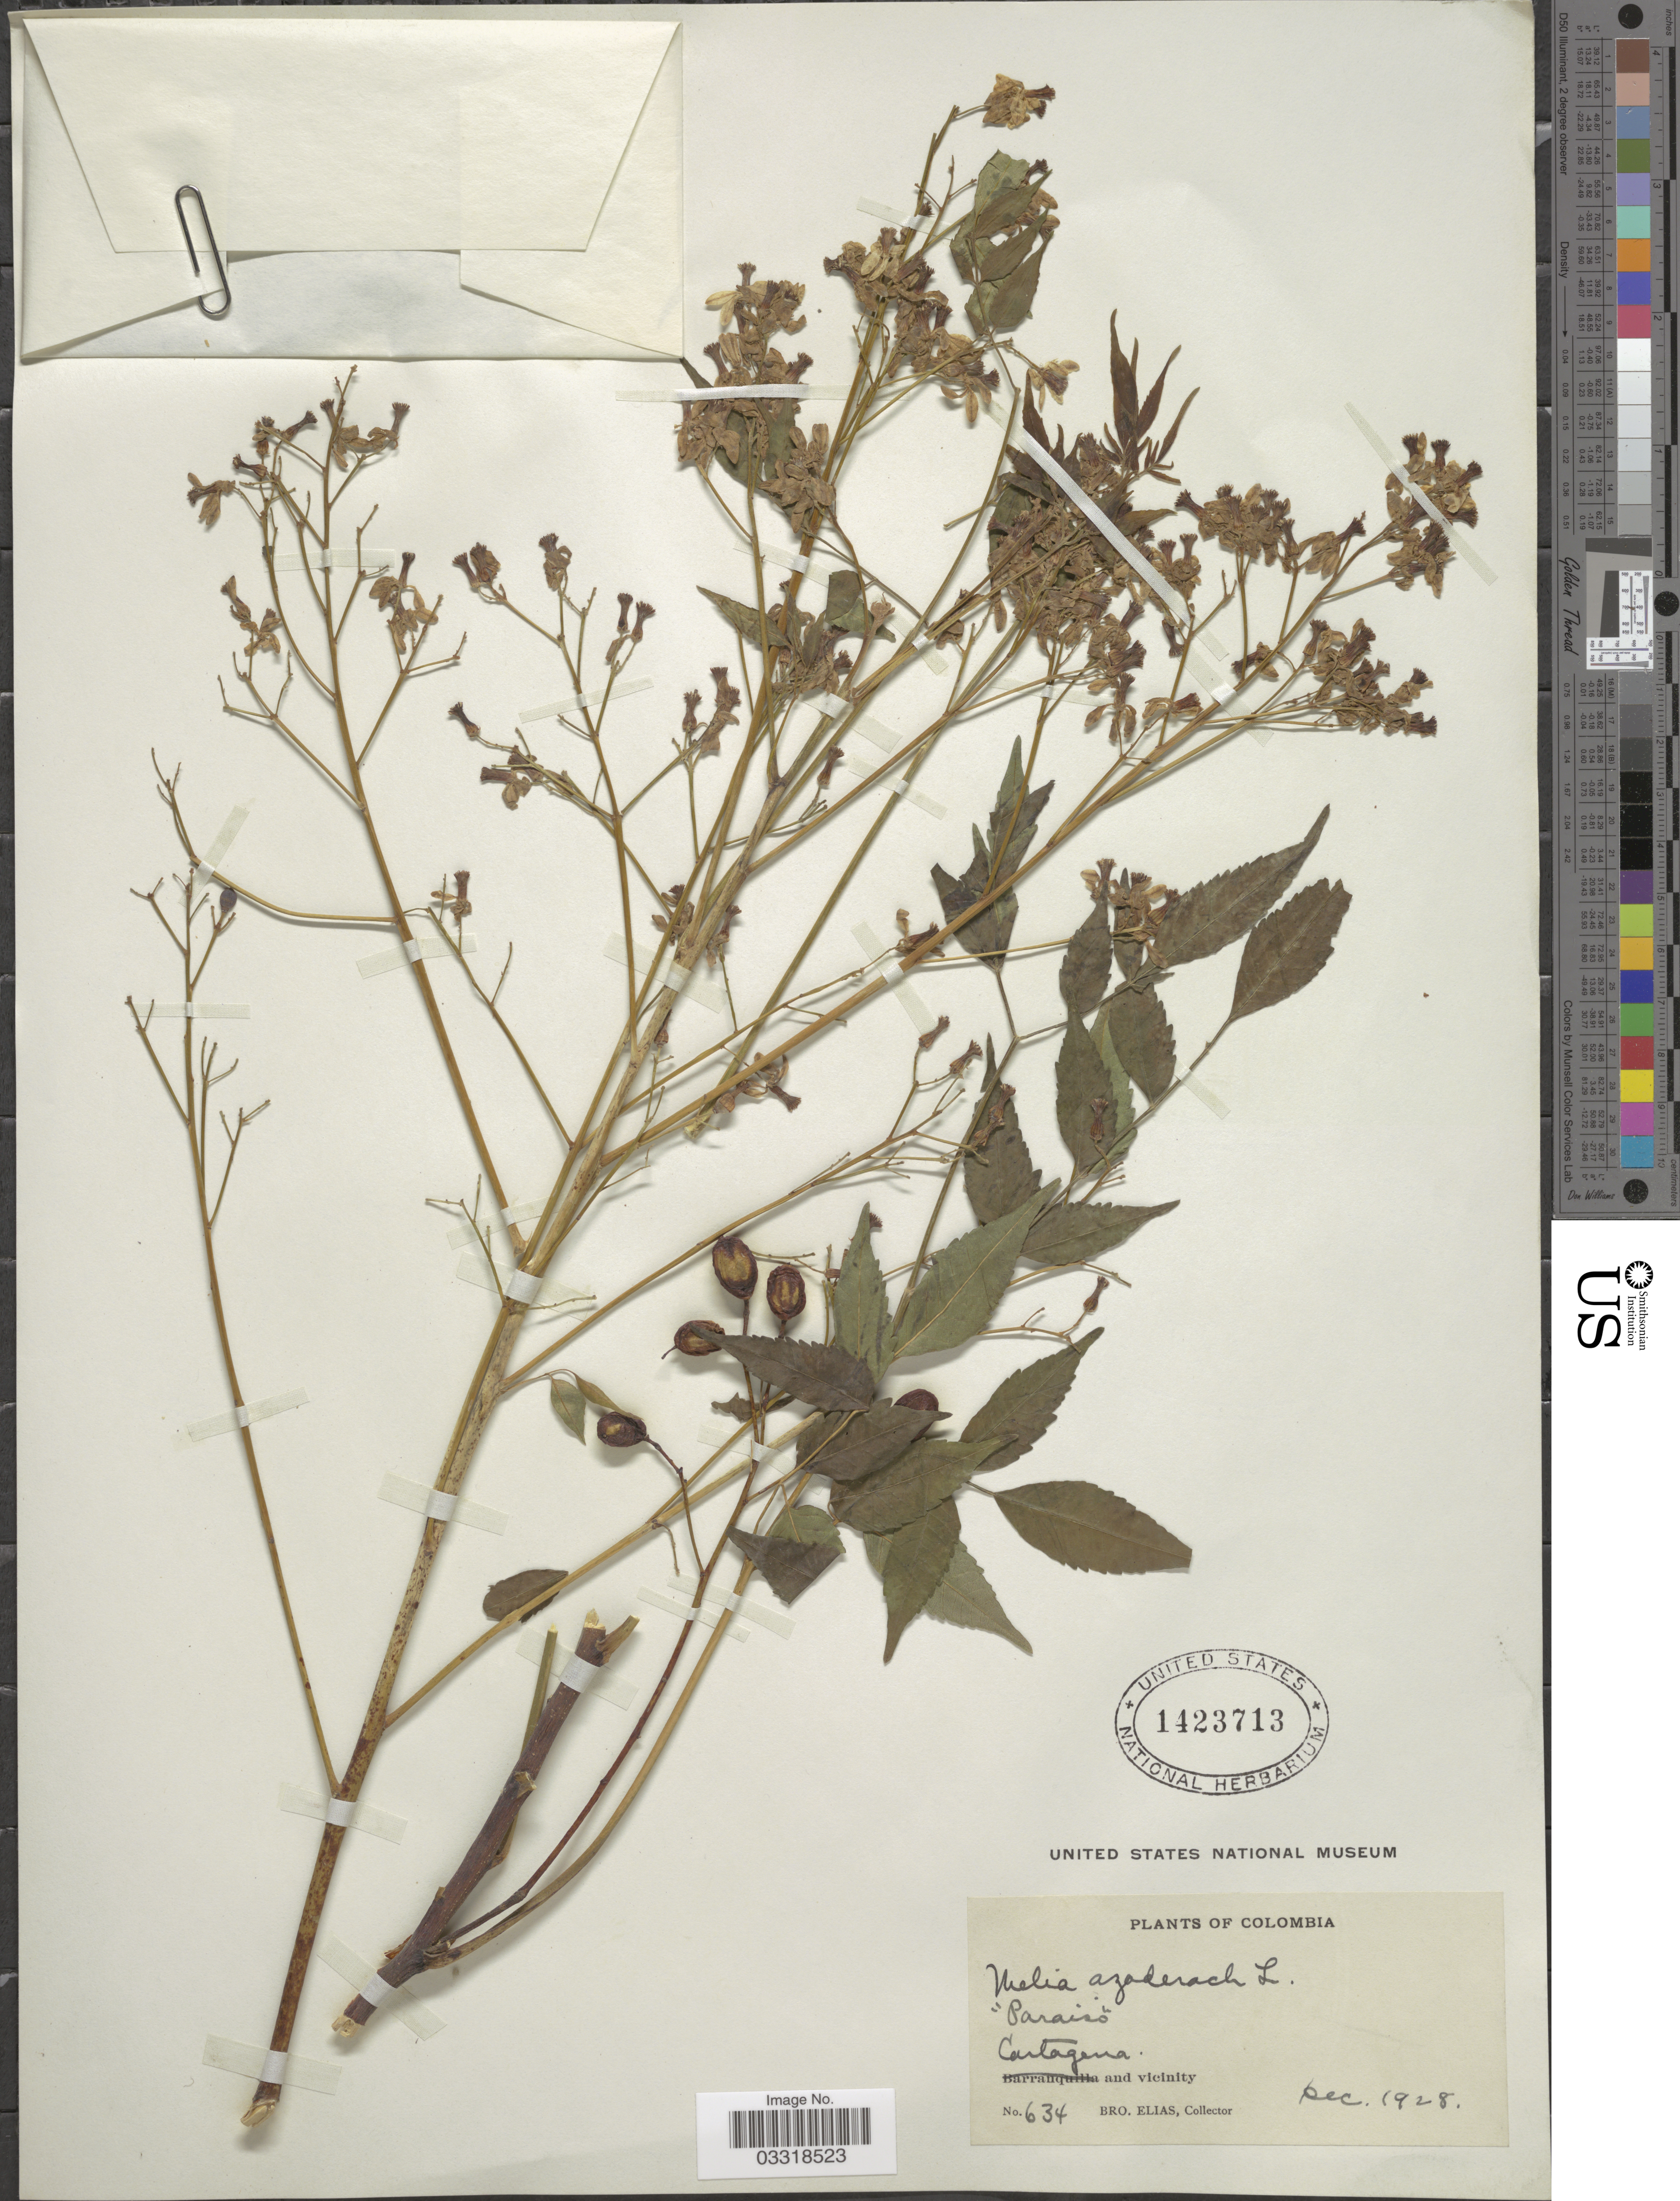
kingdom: Plantae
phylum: Tracheophyta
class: Magnoliopsida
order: Sapindales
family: Meliaceae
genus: Melia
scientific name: Melia azedarach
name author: L.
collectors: Bro. Elias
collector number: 634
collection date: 1928-12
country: Colombia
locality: Cartagena and vicinity.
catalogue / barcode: US 1423713